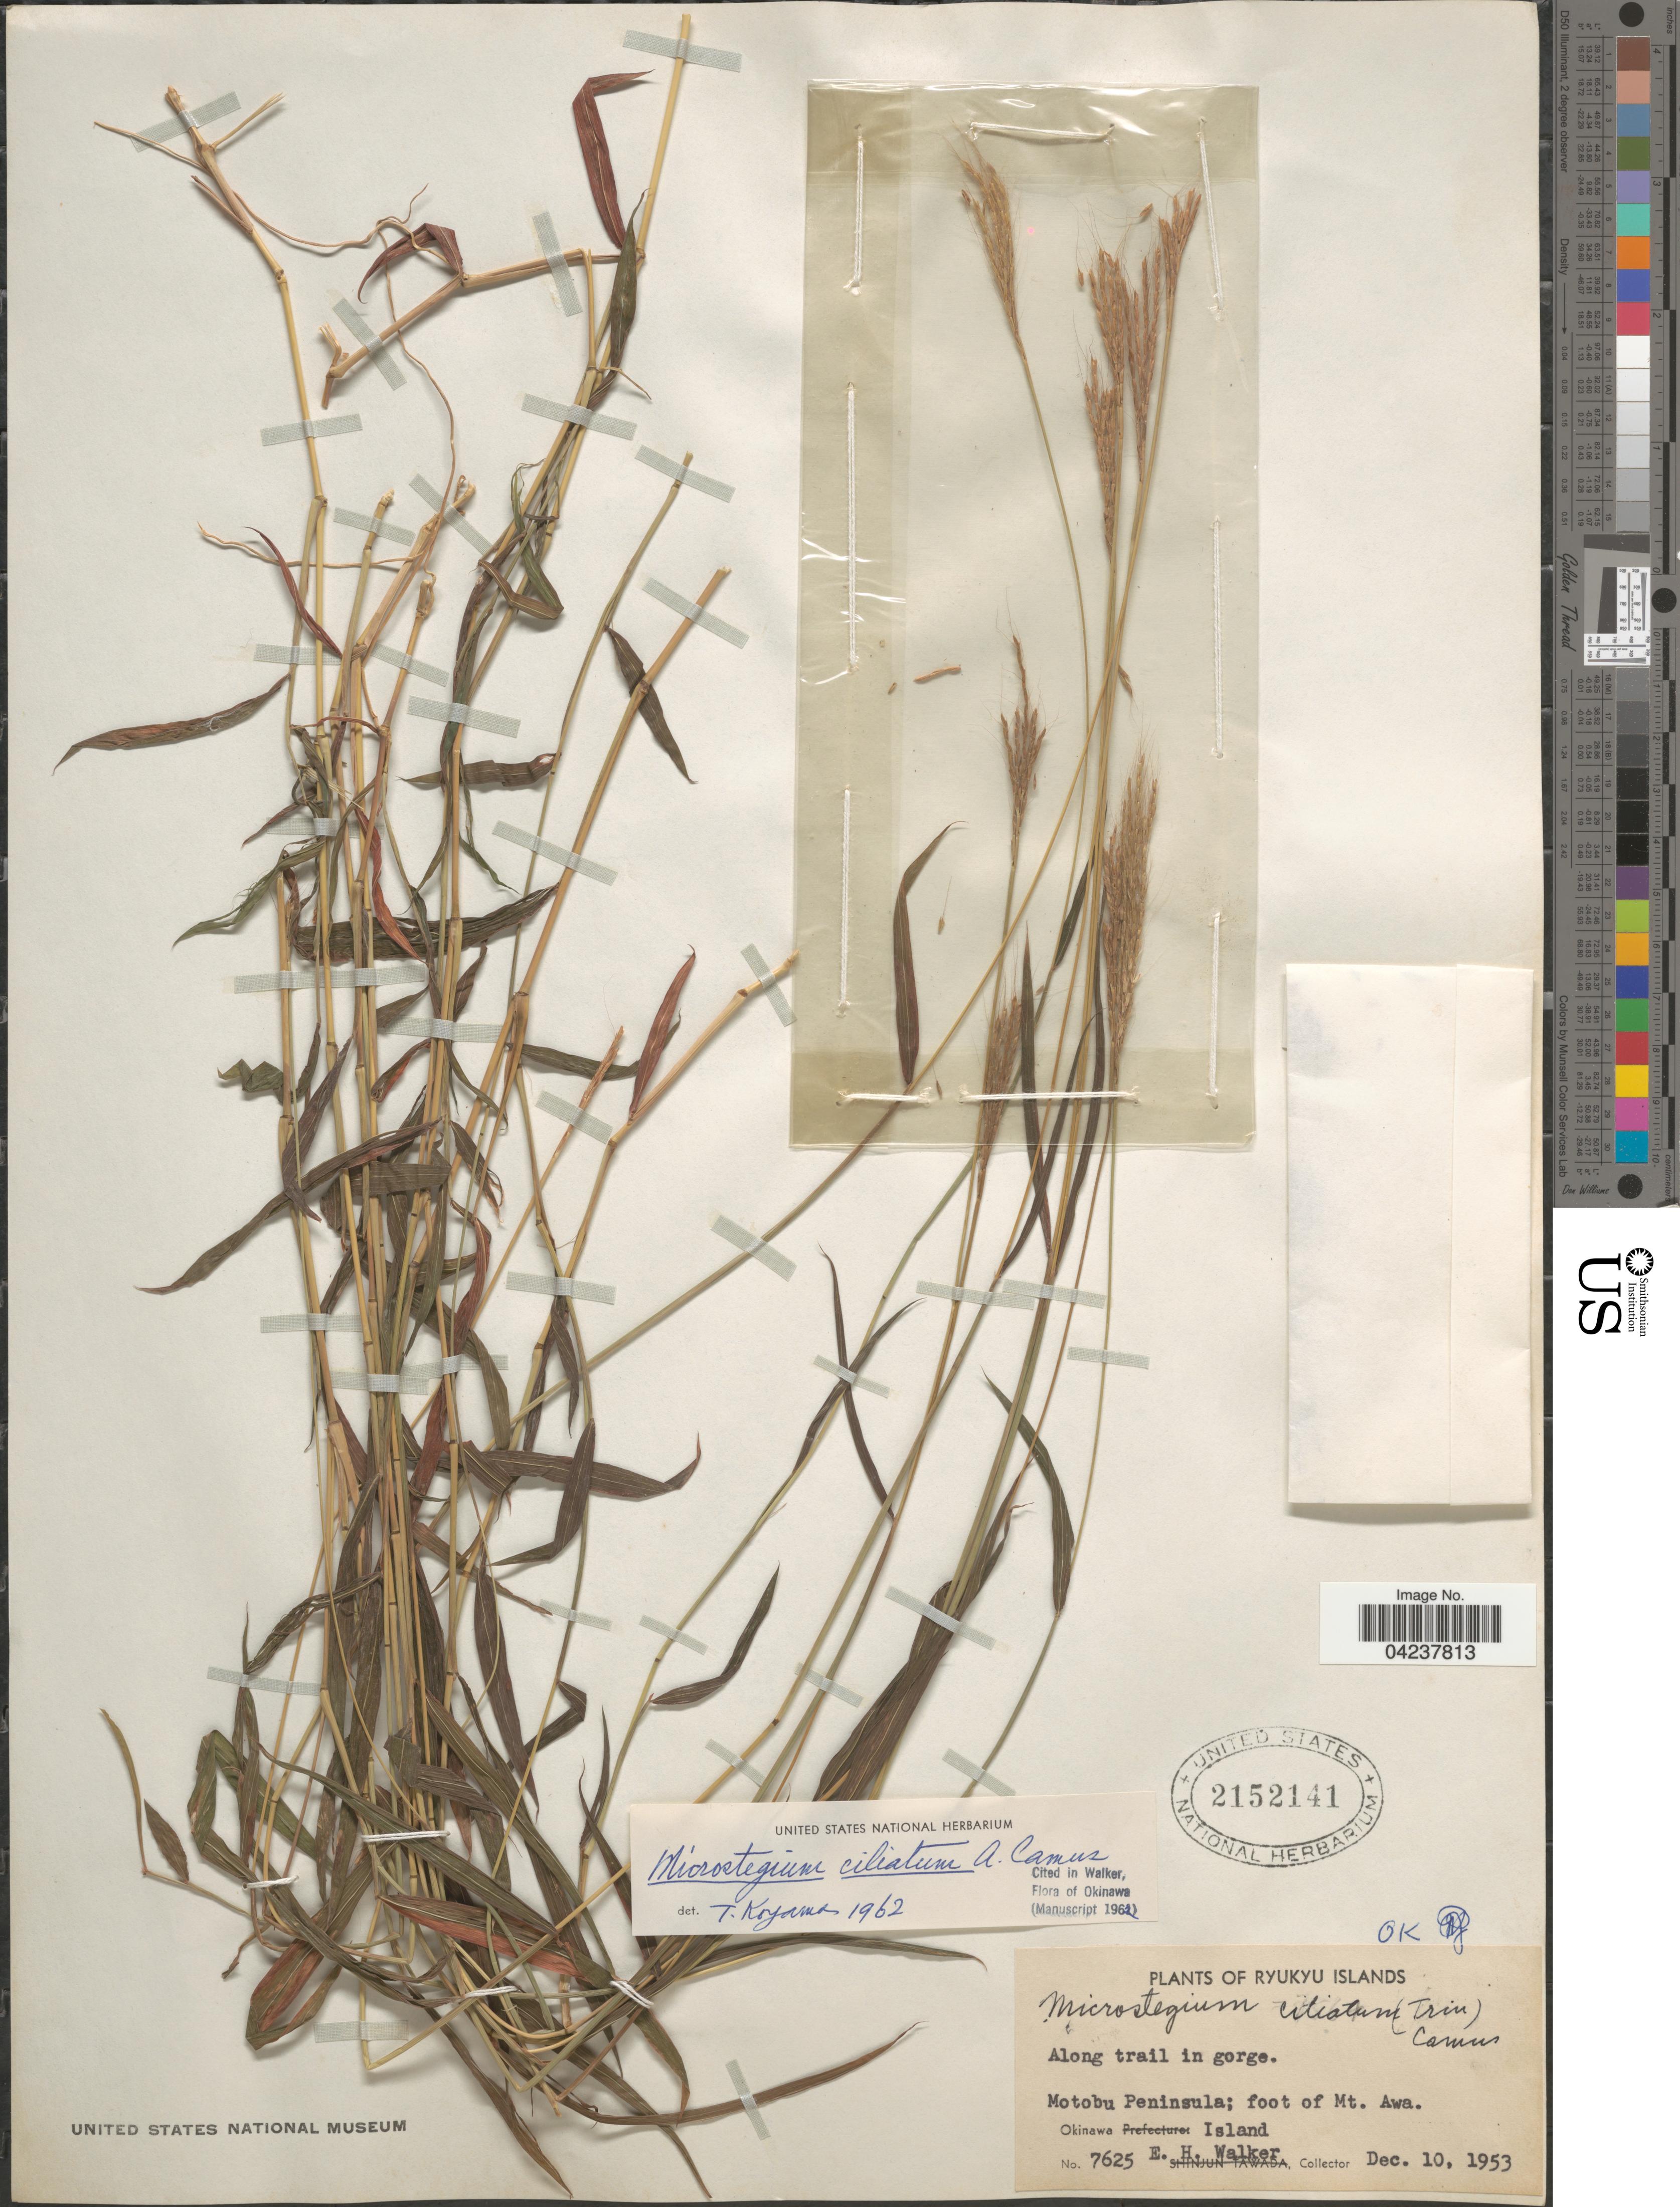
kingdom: Plantae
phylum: Tracheophyta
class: Liliopsida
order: Poales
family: Poaceae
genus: Microstegium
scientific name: Microstegium ciliatum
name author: (Trin.) A. Camus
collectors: E. H. Walker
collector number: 7625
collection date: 1953-12-10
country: Japan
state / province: Okinawa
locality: Ryukyu Islands. Along trail in gorge. Motobu Peninsula; foot of Mt. Awa. Okinawa Island.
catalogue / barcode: US 2152141